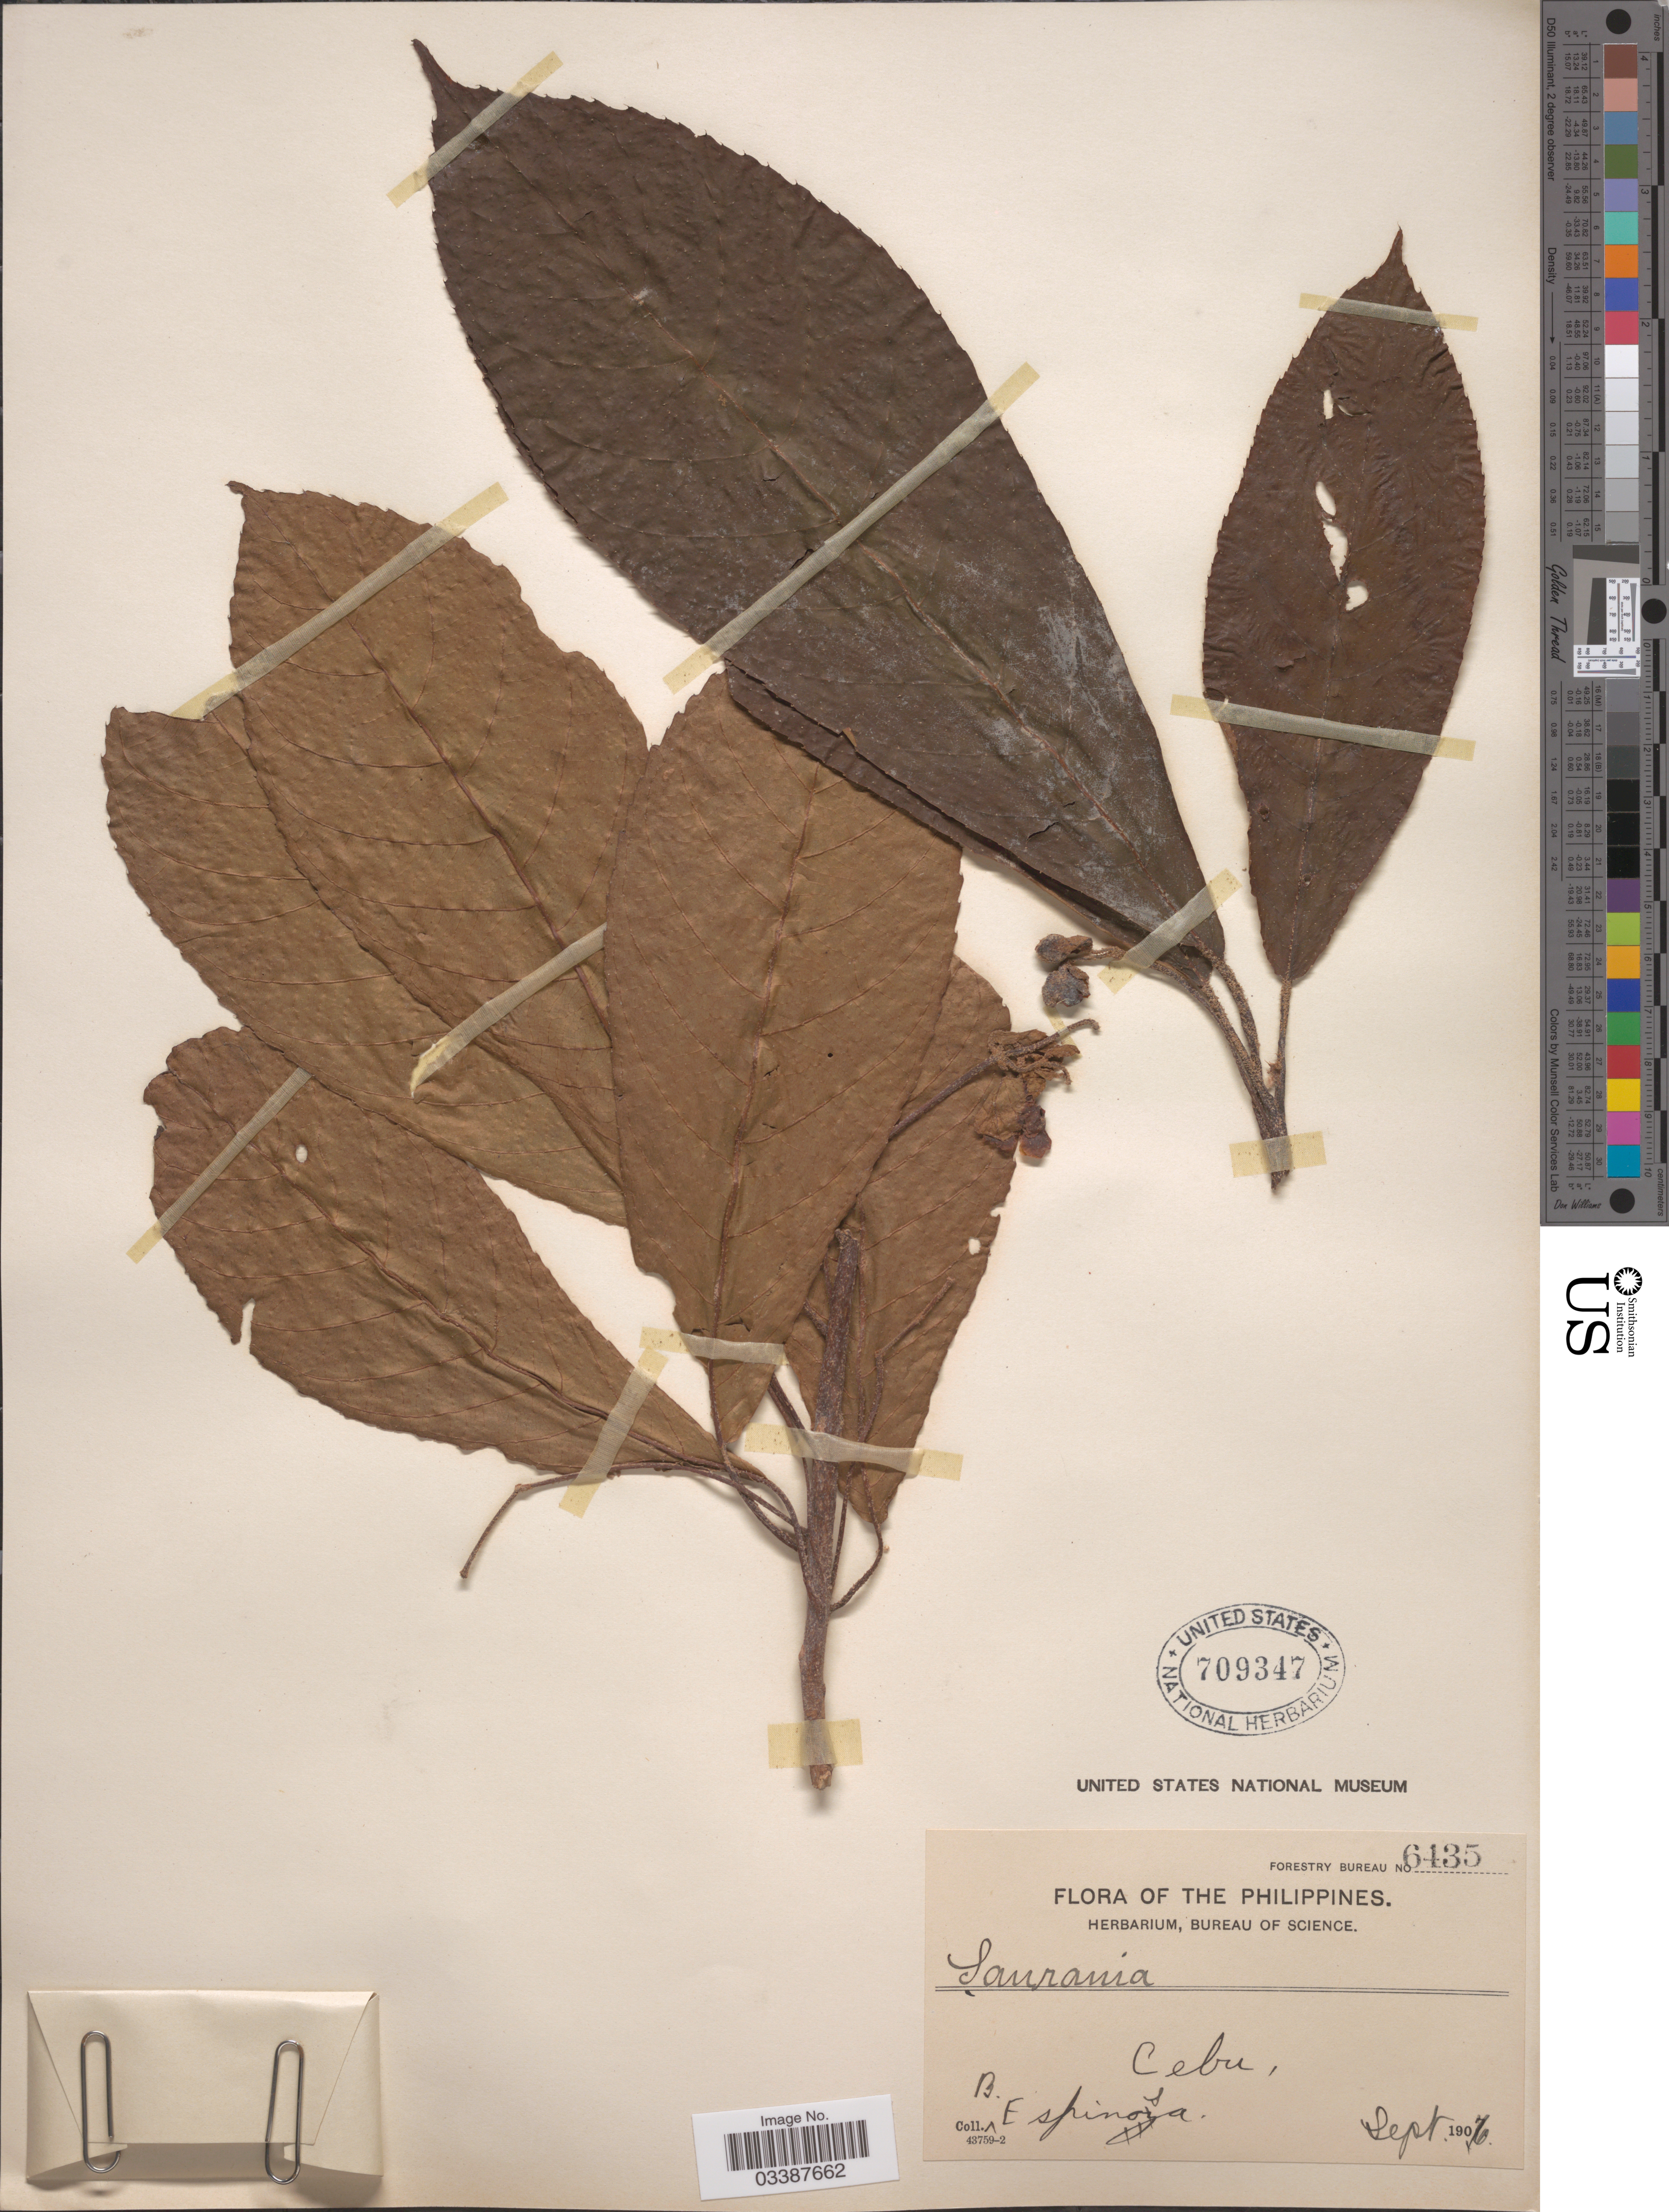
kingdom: Plantae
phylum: Tracheophyta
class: Magnoliopsida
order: Ericales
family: Actinidiaceae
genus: Saurauia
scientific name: Saurauia sp.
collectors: B. Espinosa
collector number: Forestry Bureau 6435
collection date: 1976-09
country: Philippines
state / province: Central Visayas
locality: Cebu.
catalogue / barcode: US 709347